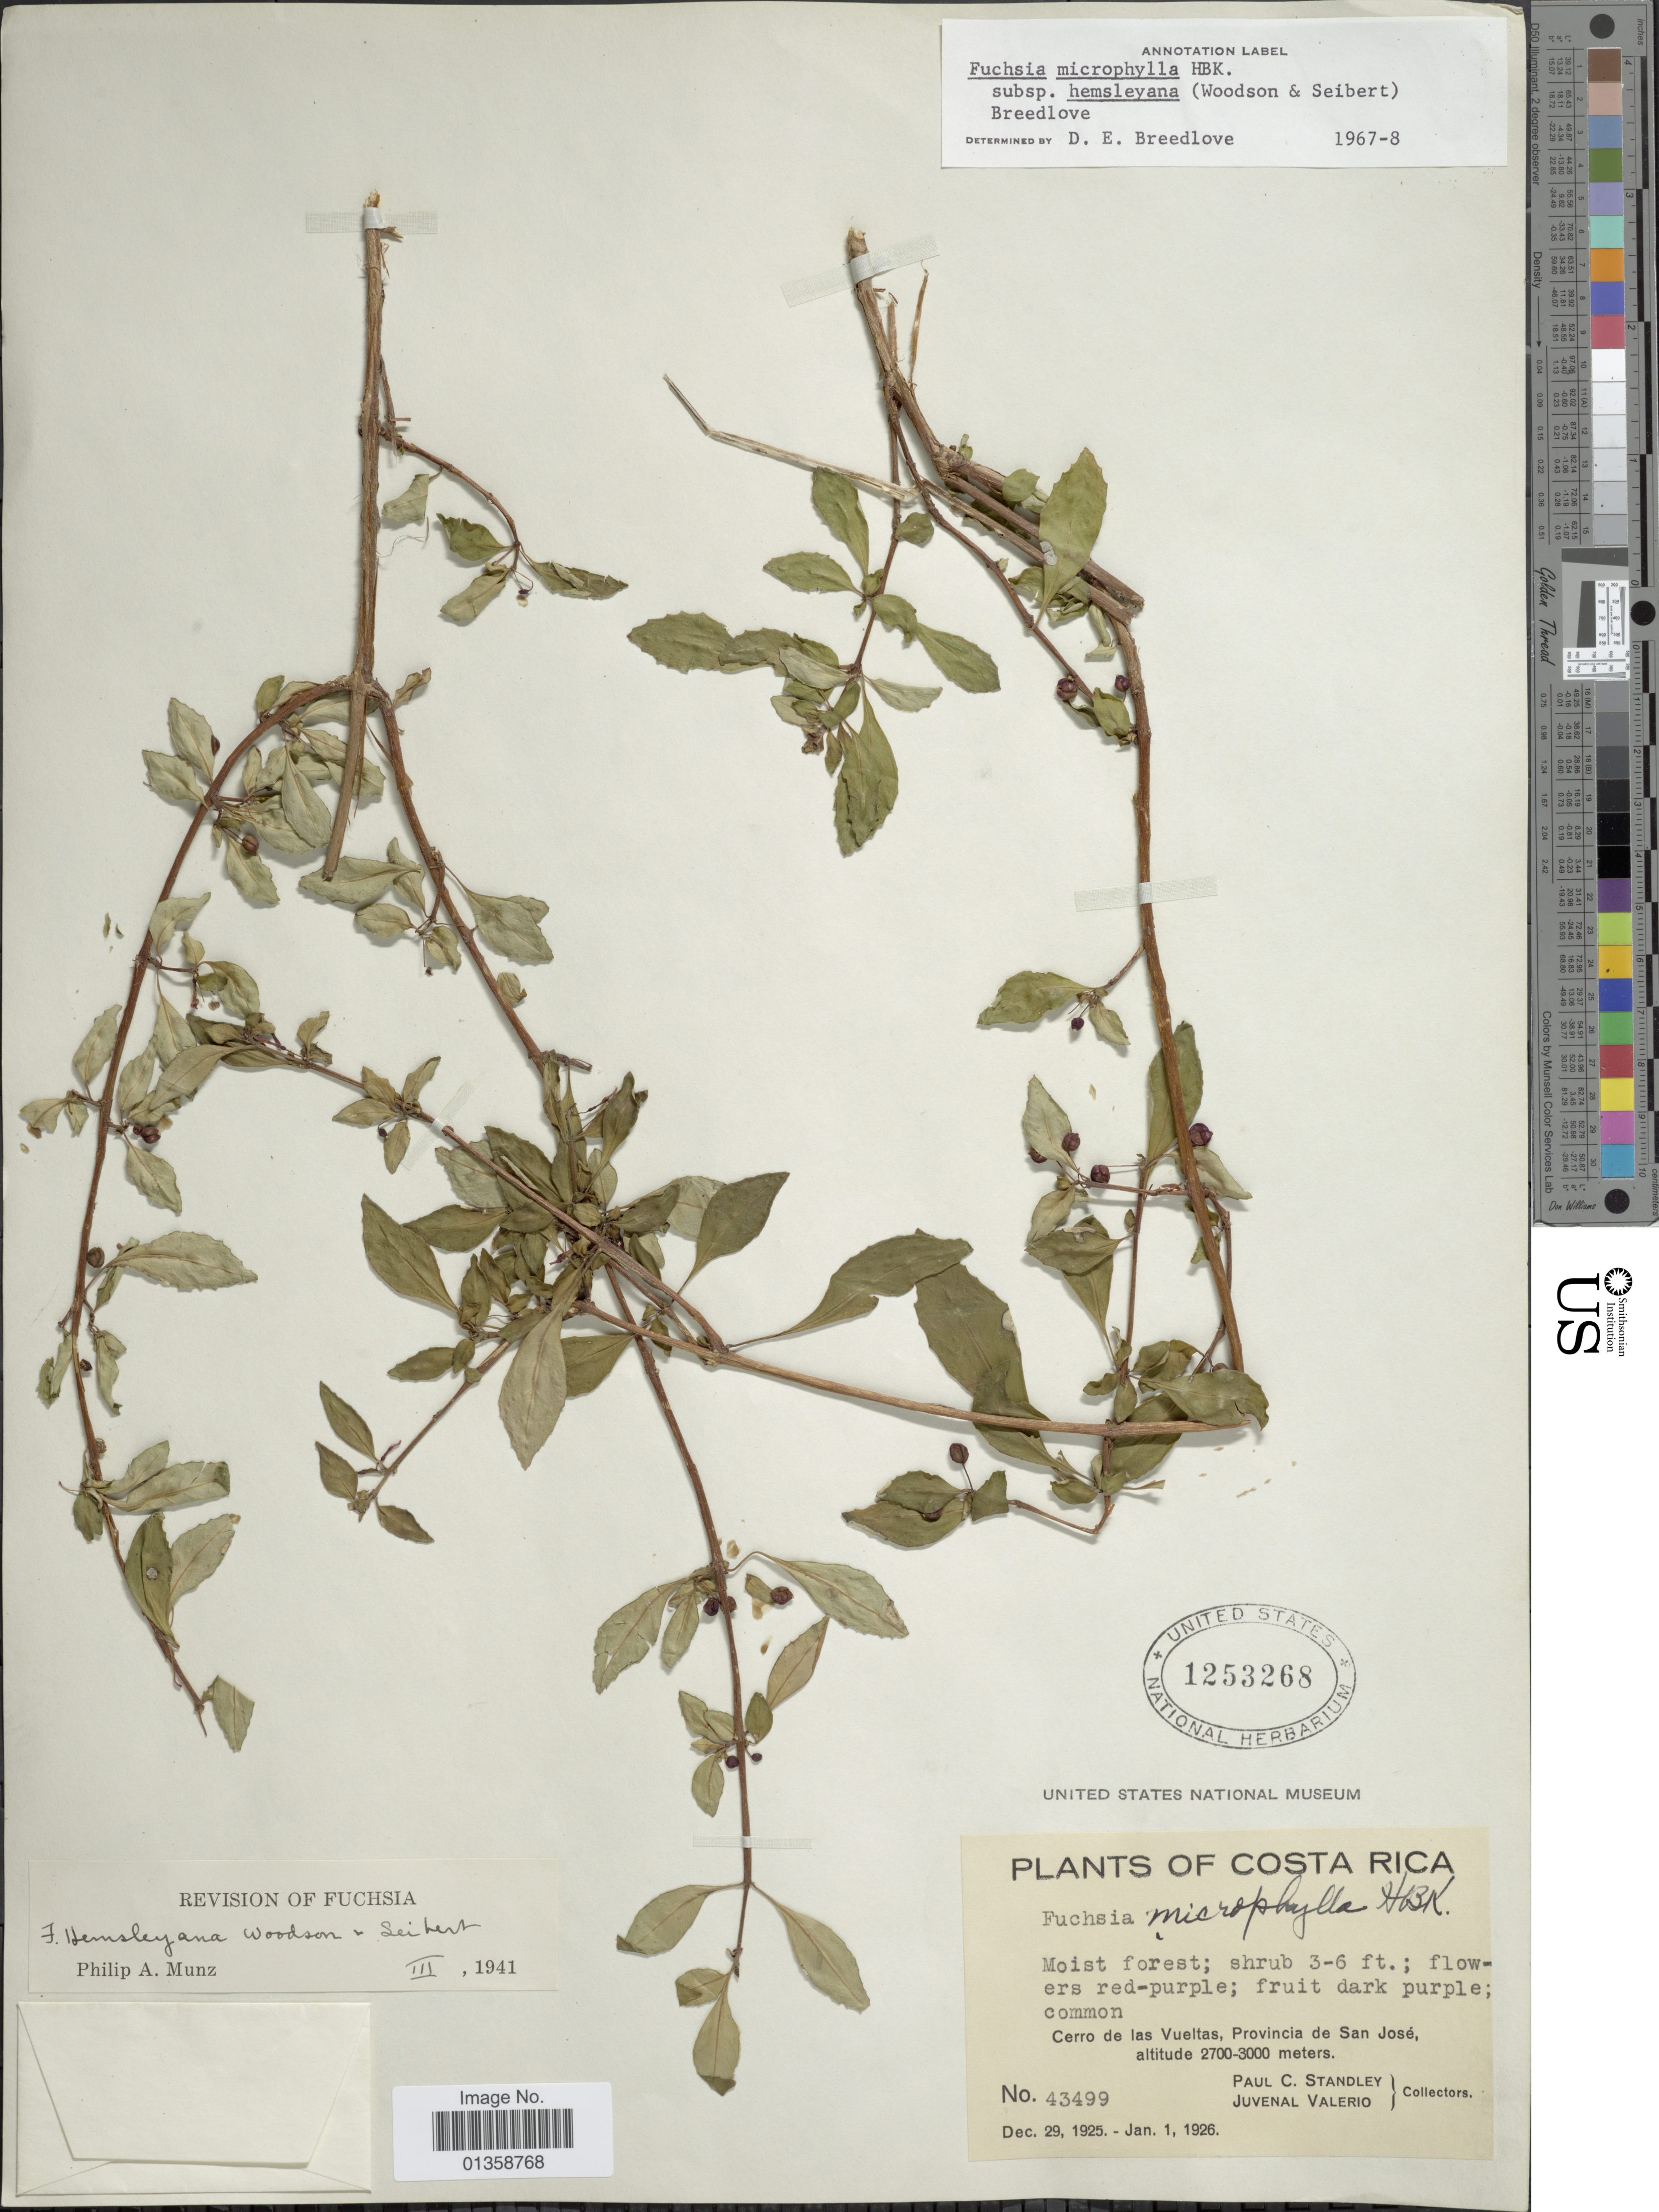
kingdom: Plantae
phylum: Tracheophyta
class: Magnoliopsida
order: Myrtales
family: Onagraceae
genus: Fuchsia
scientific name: Fuchsia microphylla subsp. hemsleyana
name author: (Woodson & Seibert) Breedlove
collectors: P. C. Standley & J. Valerio R.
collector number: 43499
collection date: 1925-12-29/1926-01-01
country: Costa Rica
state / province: San José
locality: Cerro de las Vueltas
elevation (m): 2700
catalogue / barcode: US 1253268